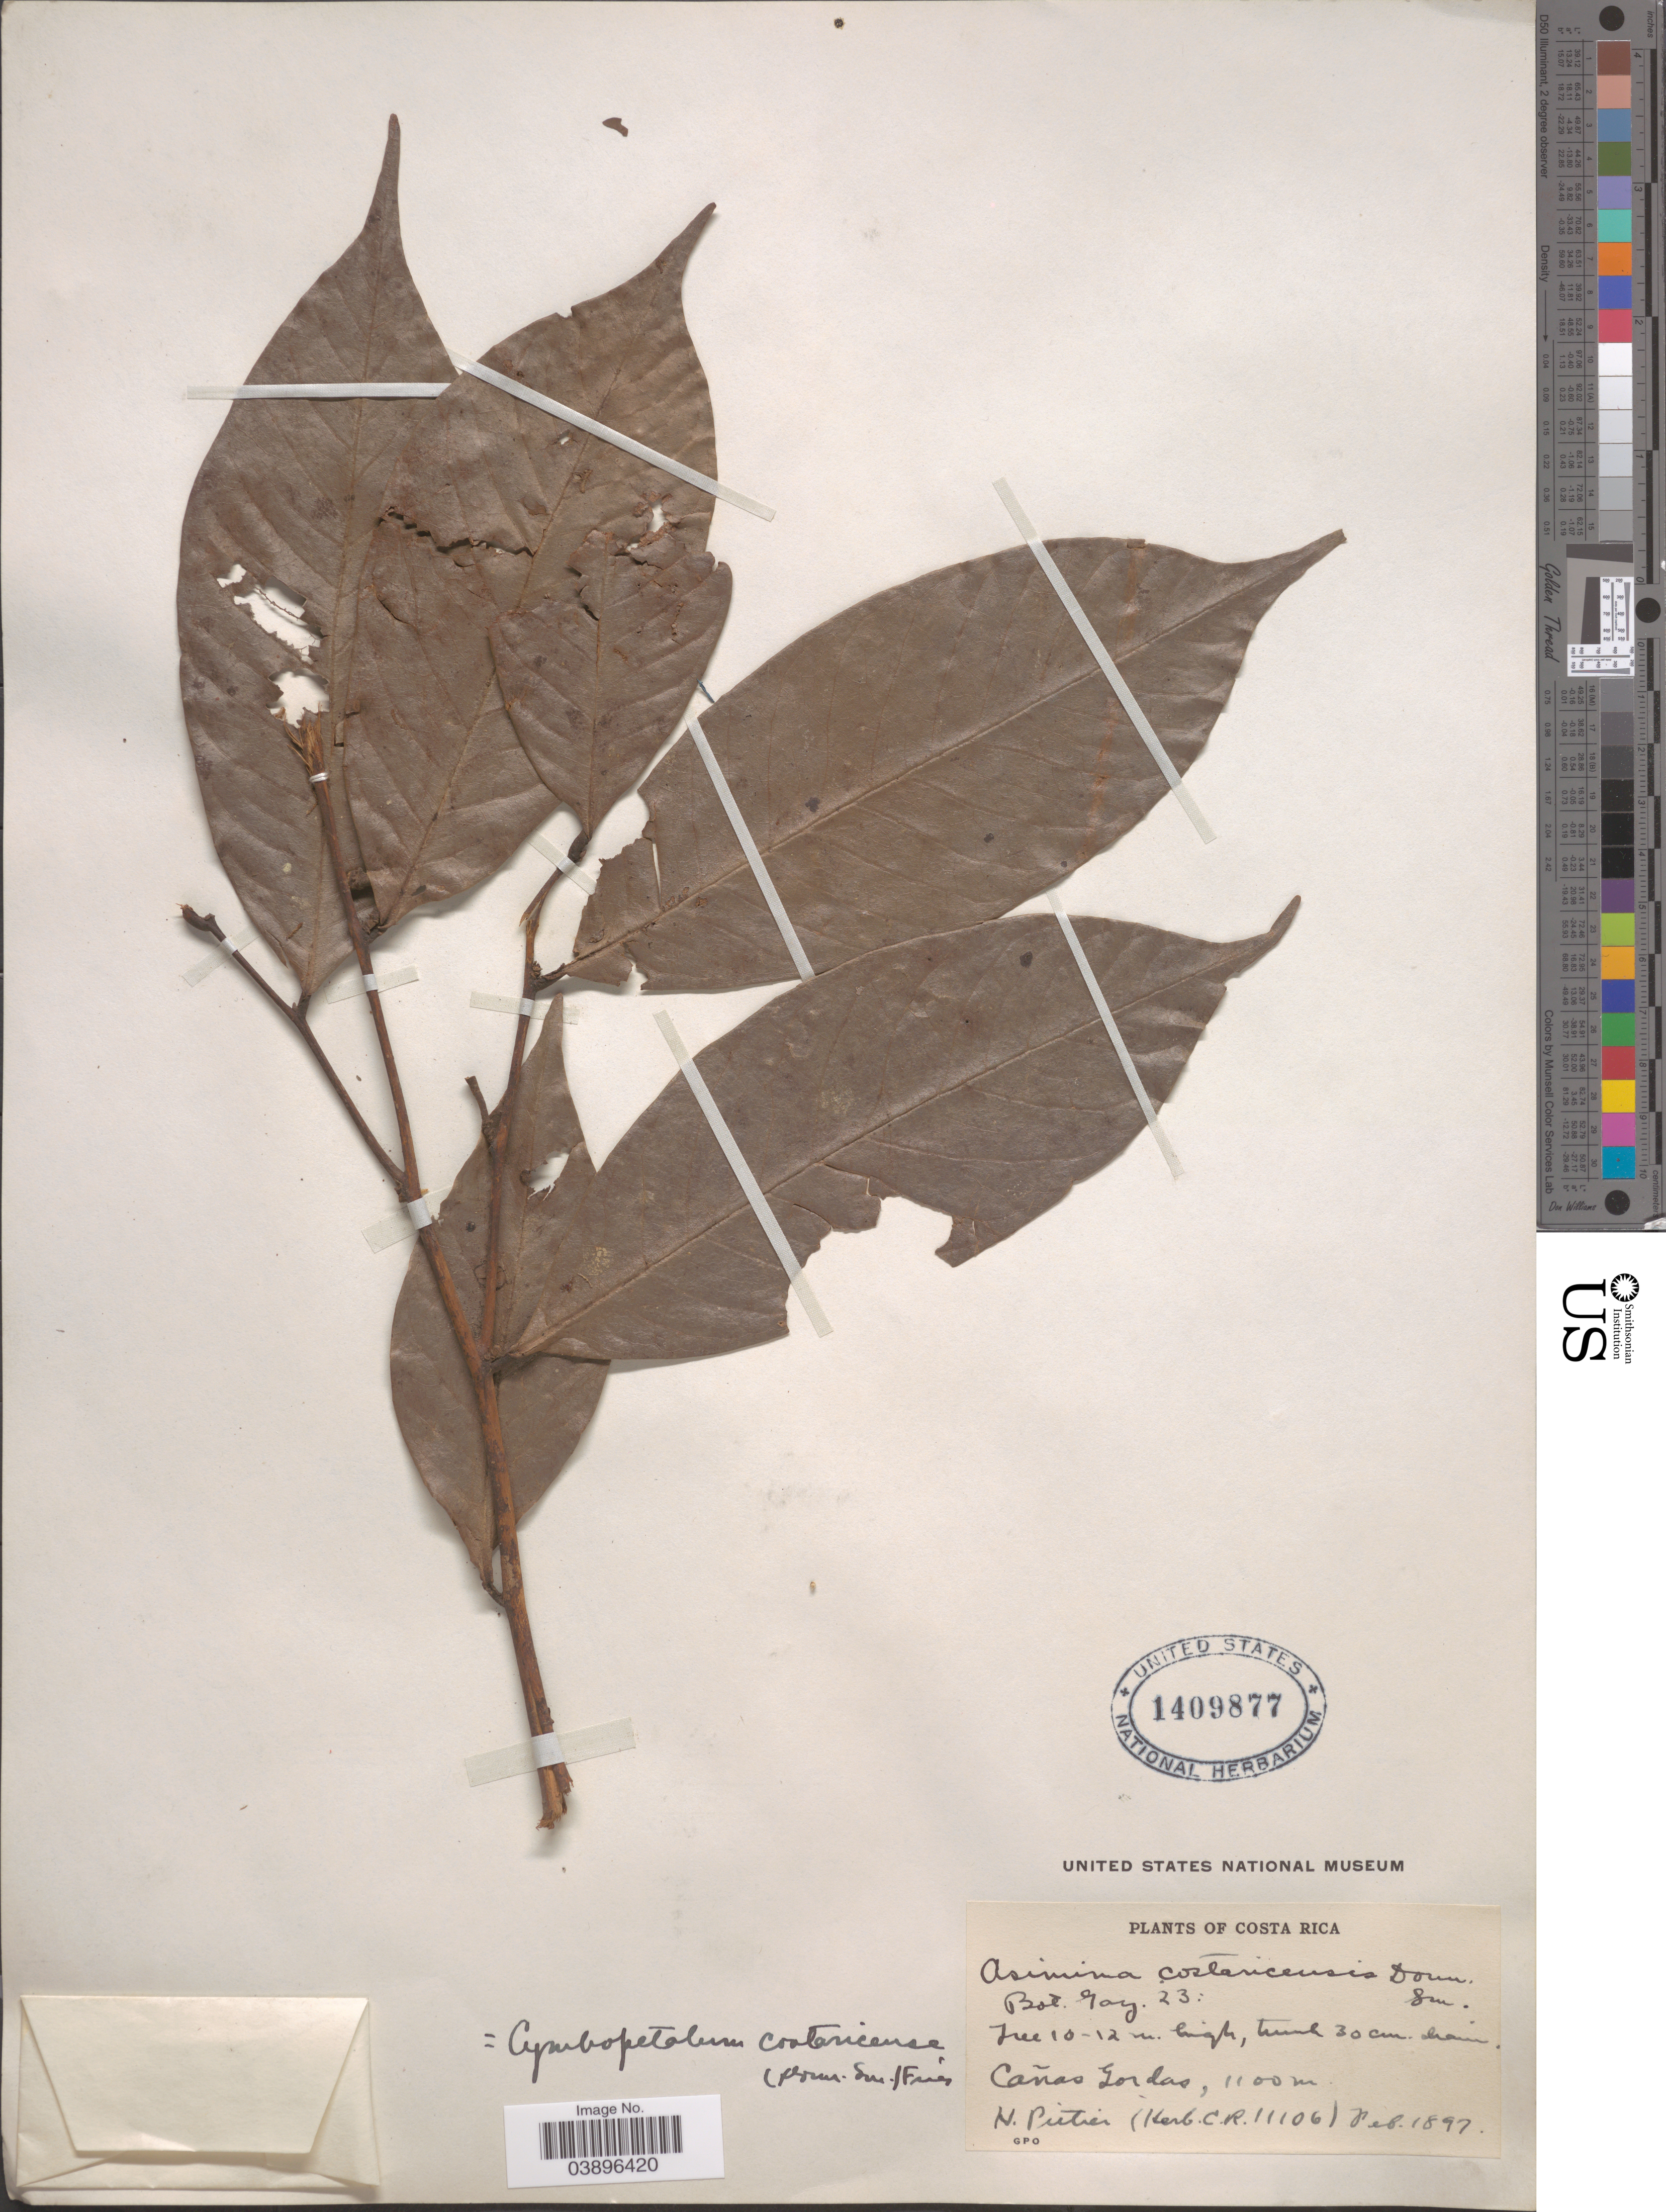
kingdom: Plantae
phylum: Tracheophyta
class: Magnoliopsida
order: Magnoliales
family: Annonaceae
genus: Cymbopetalum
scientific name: Cymbopetalum costaricense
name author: (Donn. Sm.) R.E. Fr.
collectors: H. F. Pittier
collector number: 11106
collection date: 1897-02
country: Costa Rica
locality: Cañas Gordas.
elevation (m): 1100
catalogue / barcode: US 1409877